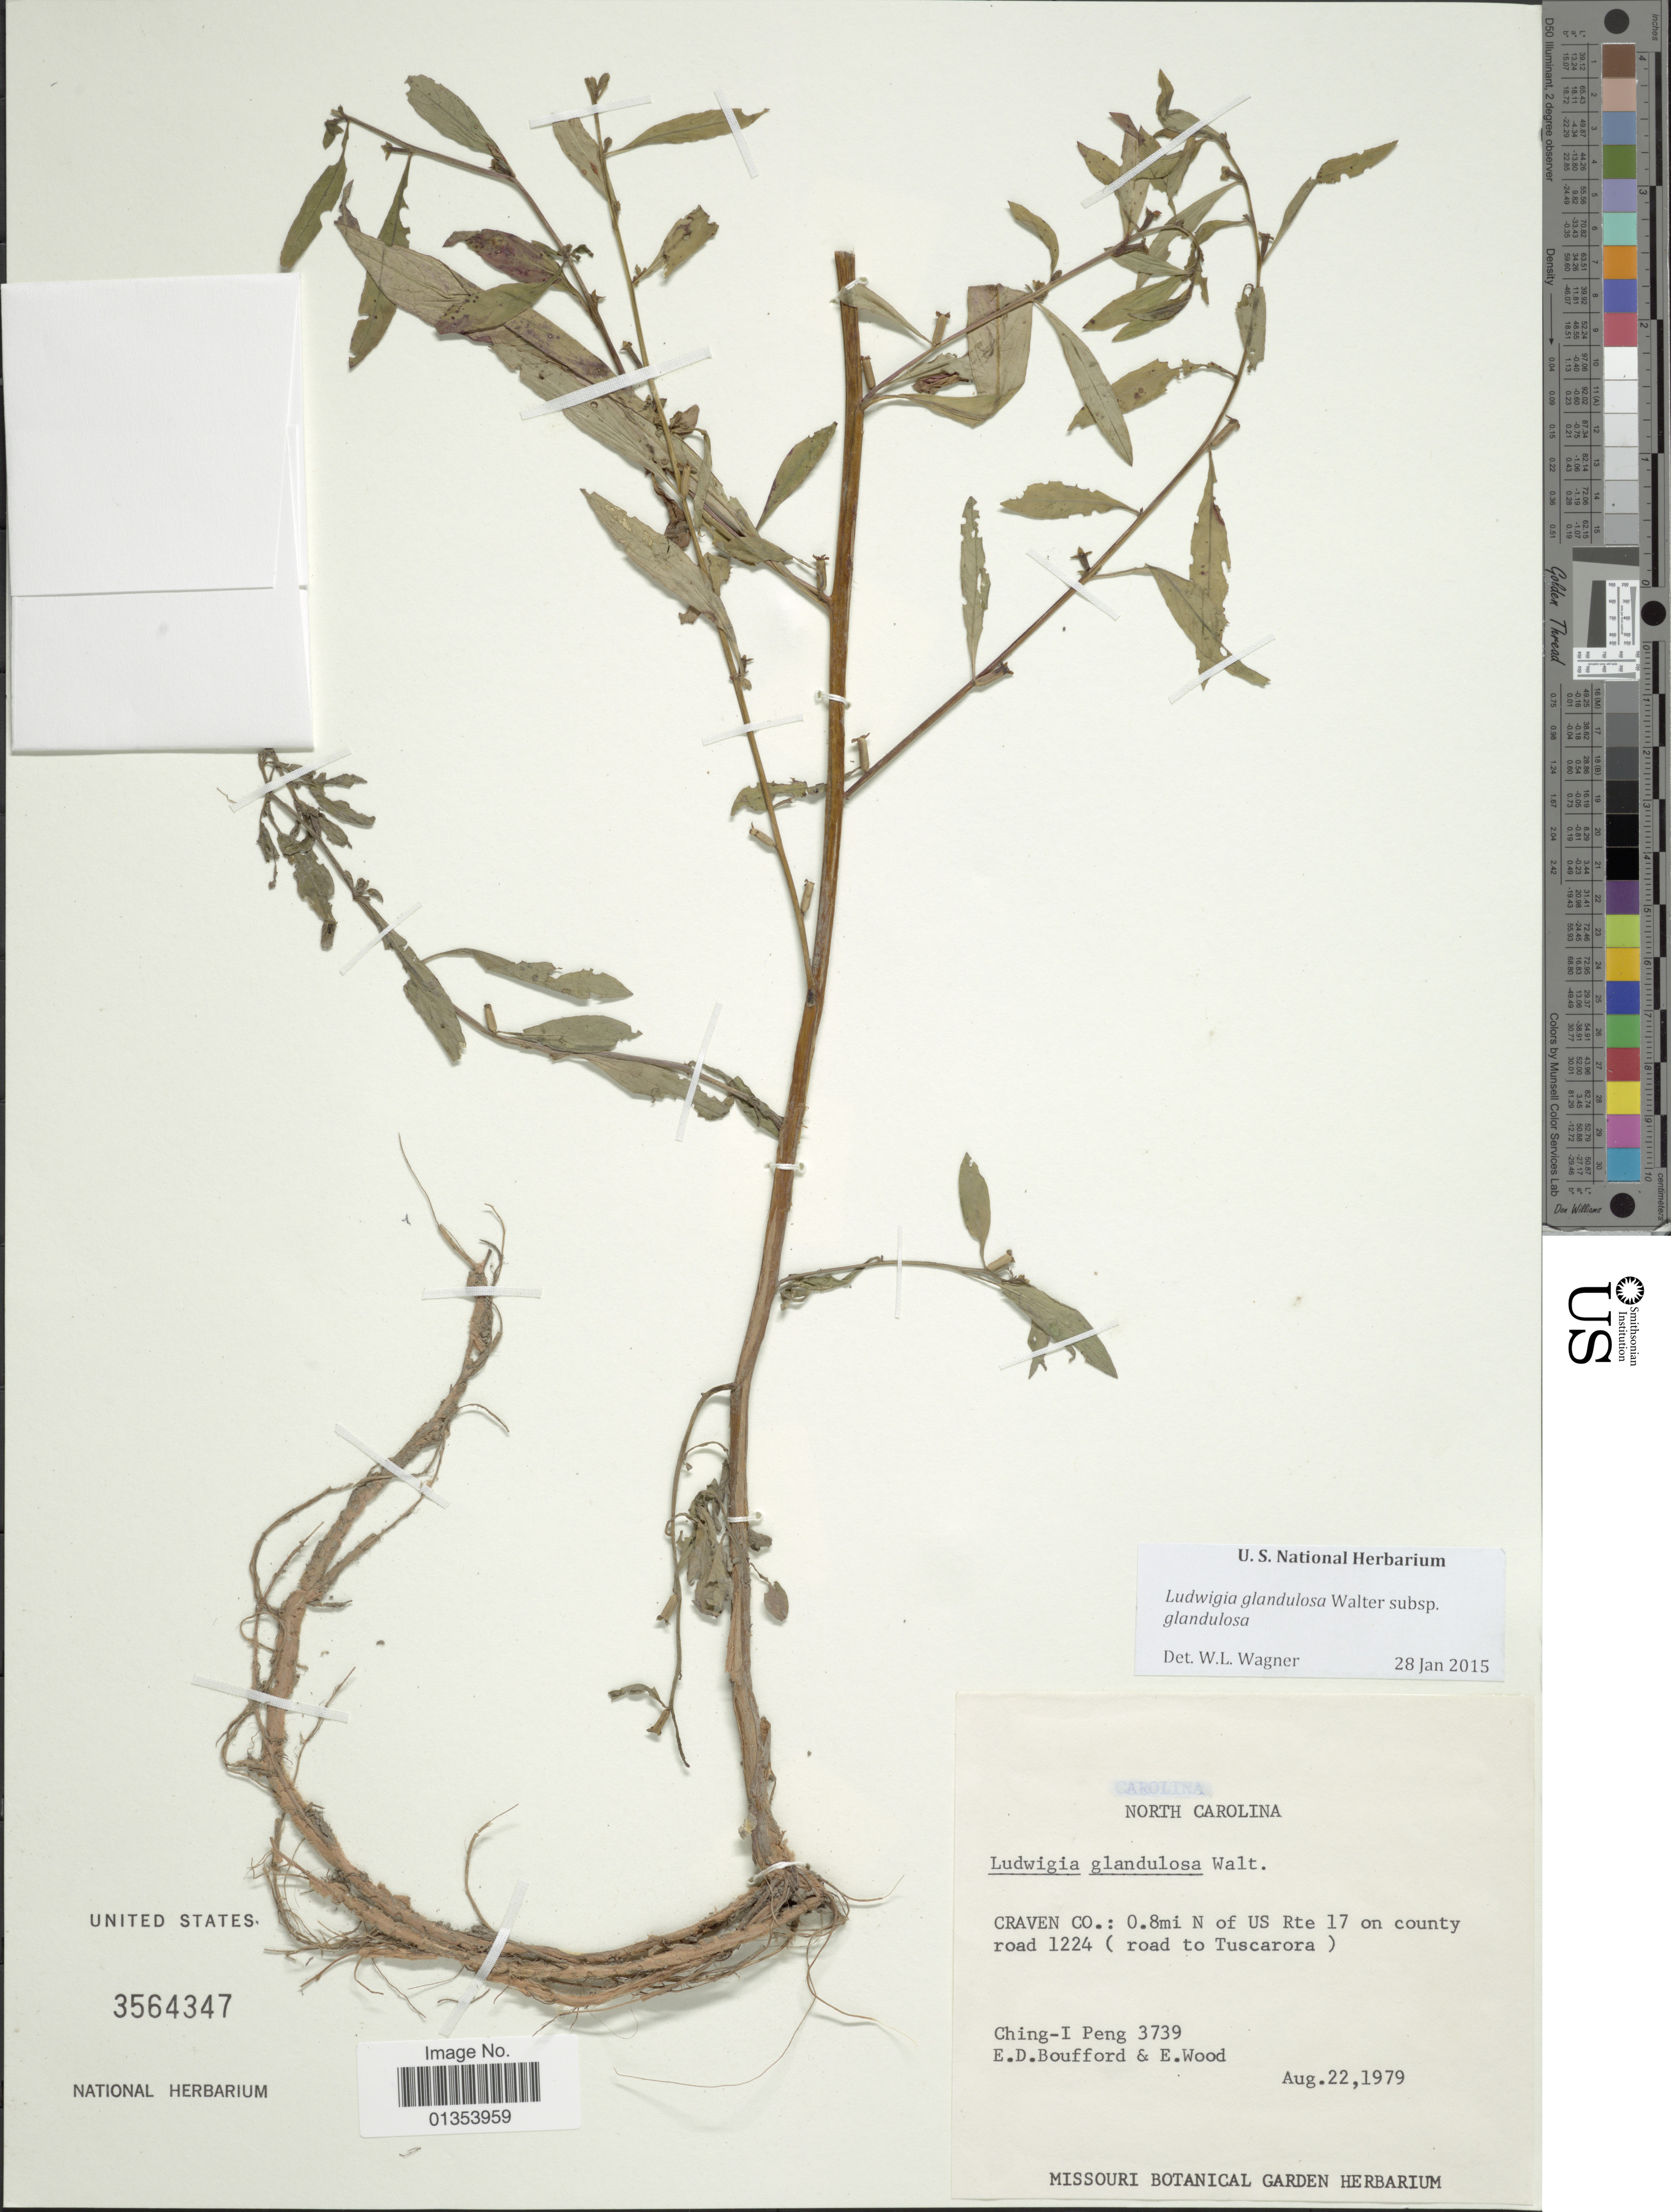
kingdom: Plantae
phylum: Tracheophyta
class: Magnoliopsida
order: Myrtales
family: Onagraceae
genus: Ludwigia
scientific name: Ludwigia glandulosa subsp. glandulosa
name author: Walter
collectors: C.-I Peng, D. E. Boufford & E. Wood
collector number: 3739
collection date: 1979-08-22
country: United States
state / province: North Carolina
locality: Craven Co.: 0.8 mi N of US Rte 17 on county road 1224 (road to Tuscarora)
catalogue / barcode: US 3564347